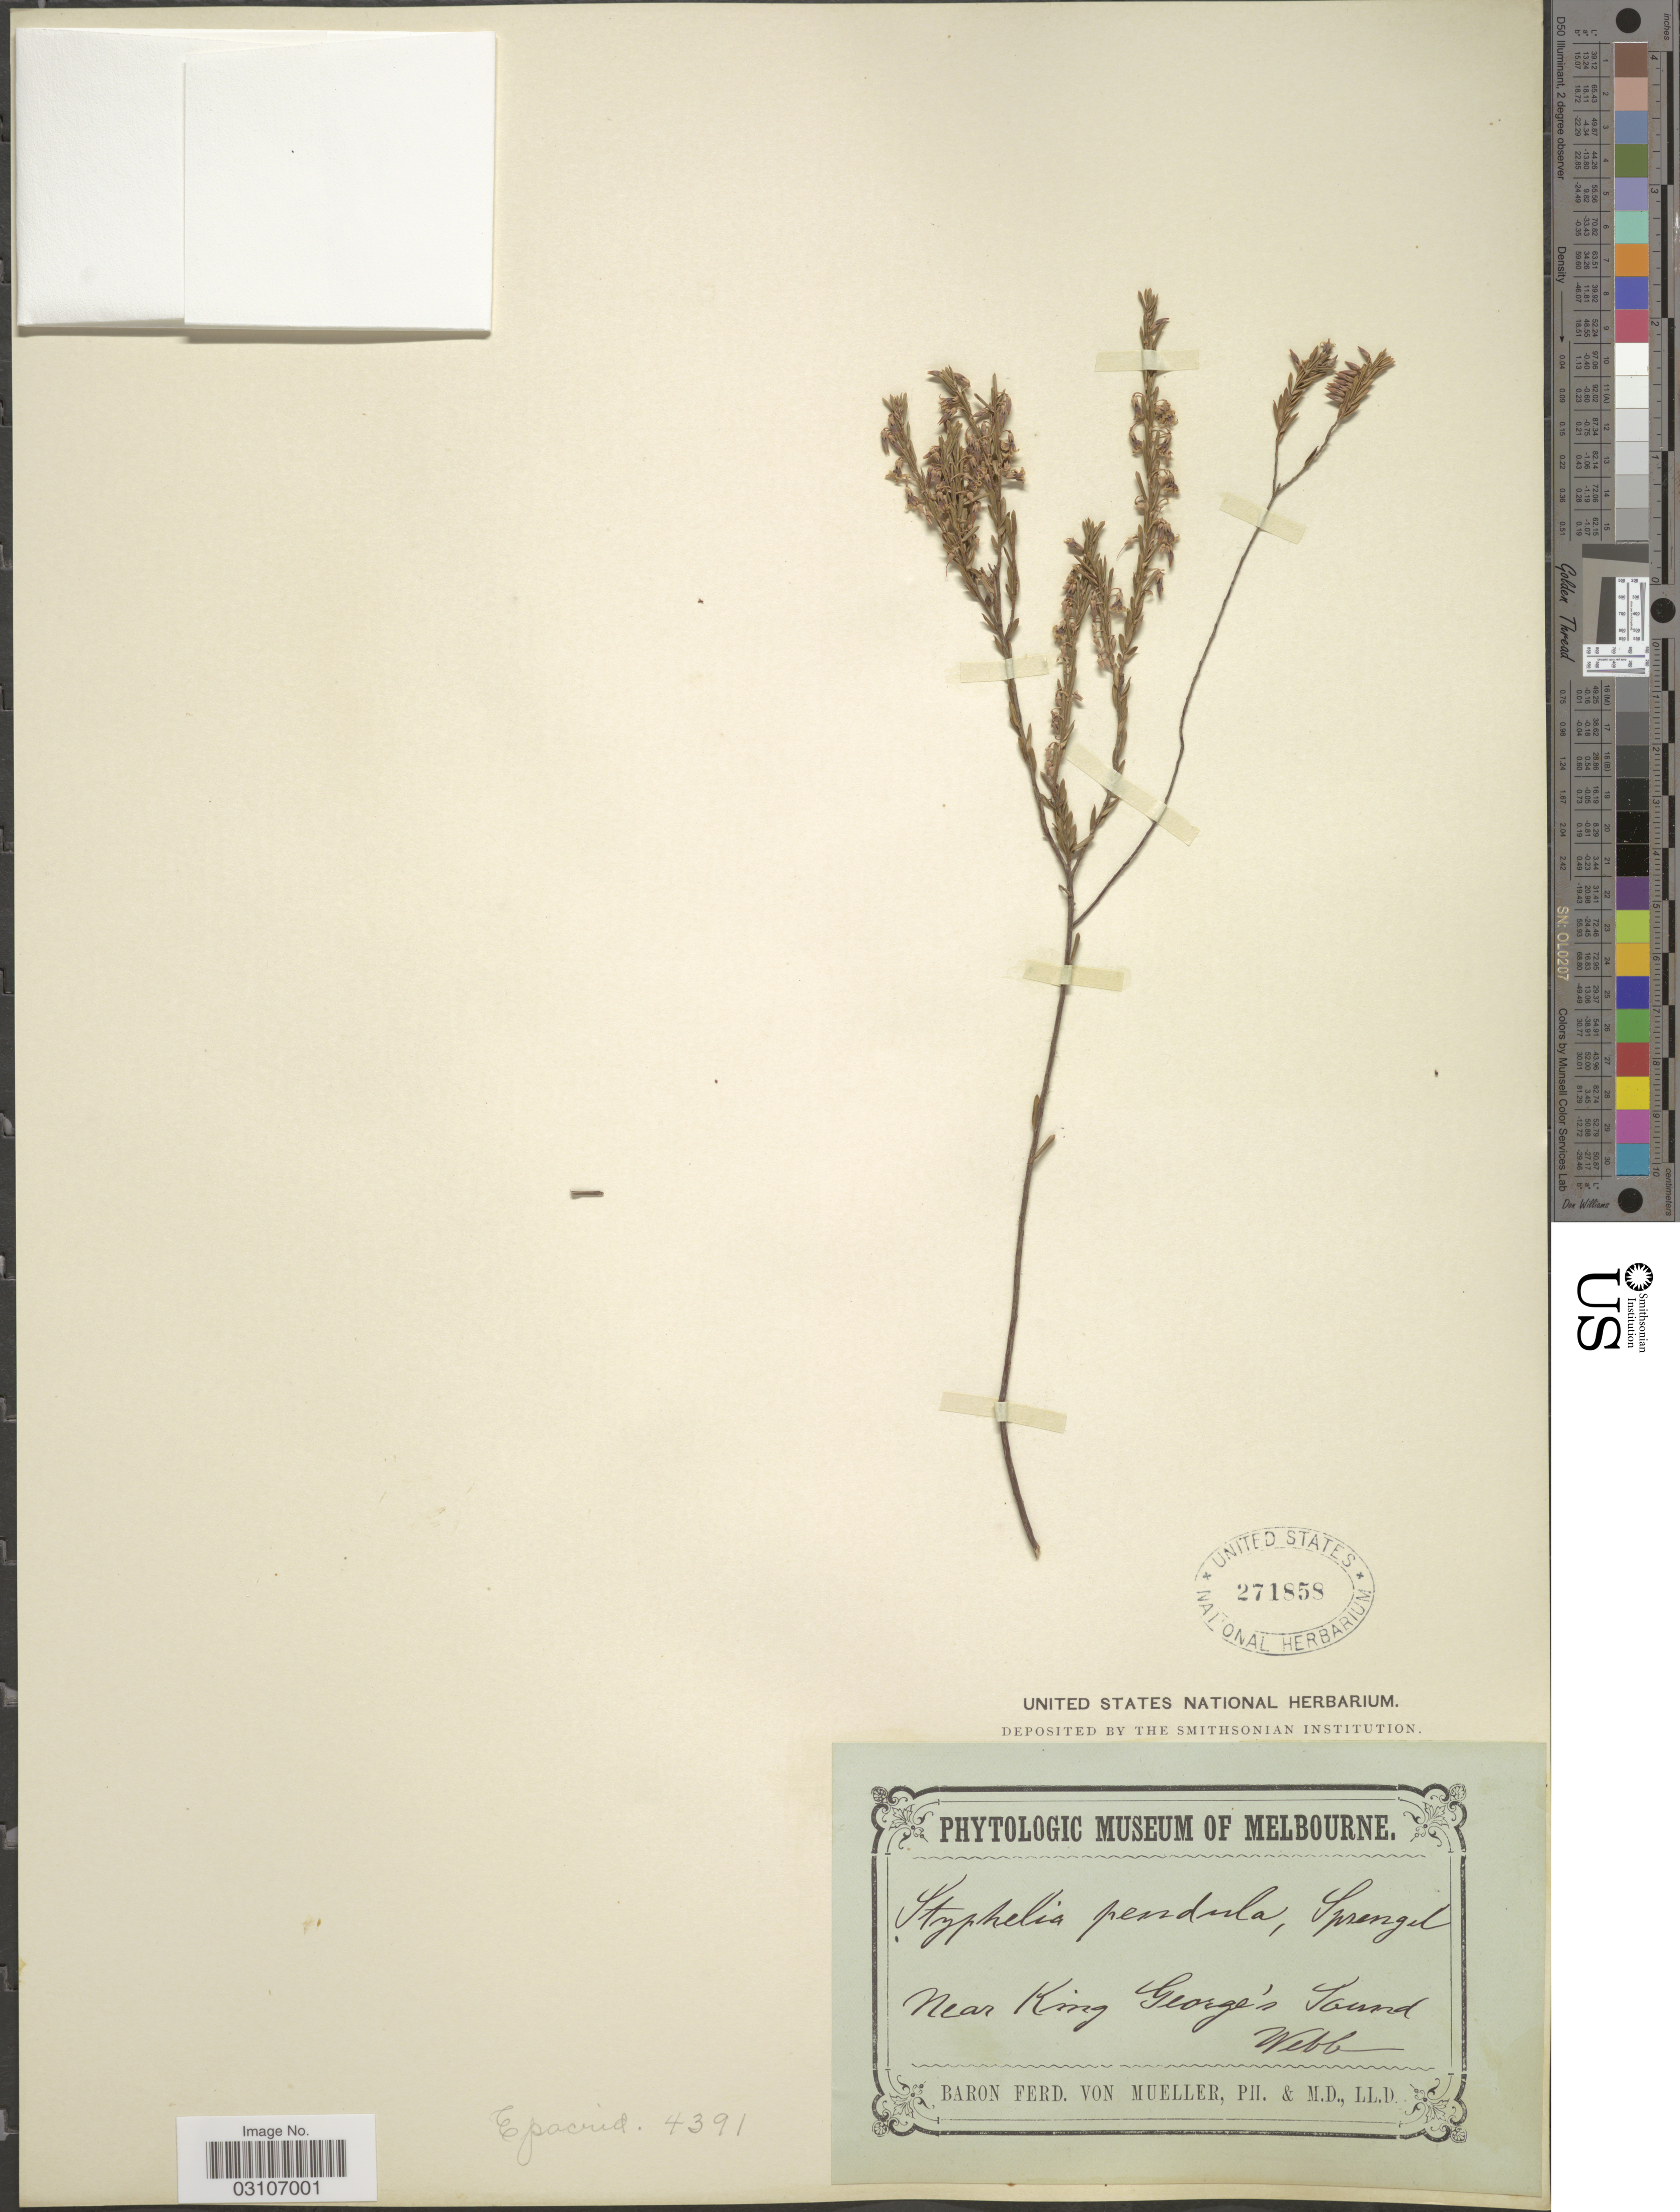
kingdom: Plantae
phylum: Tracheophyta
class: Magnoliopsida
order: Ericales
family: Ericaceae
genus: Leucopogon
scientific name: Leucopogon pendulus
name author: R. Br.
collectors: -. Webb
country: Australia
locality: Near King George's Sound.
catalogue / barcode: US 271858